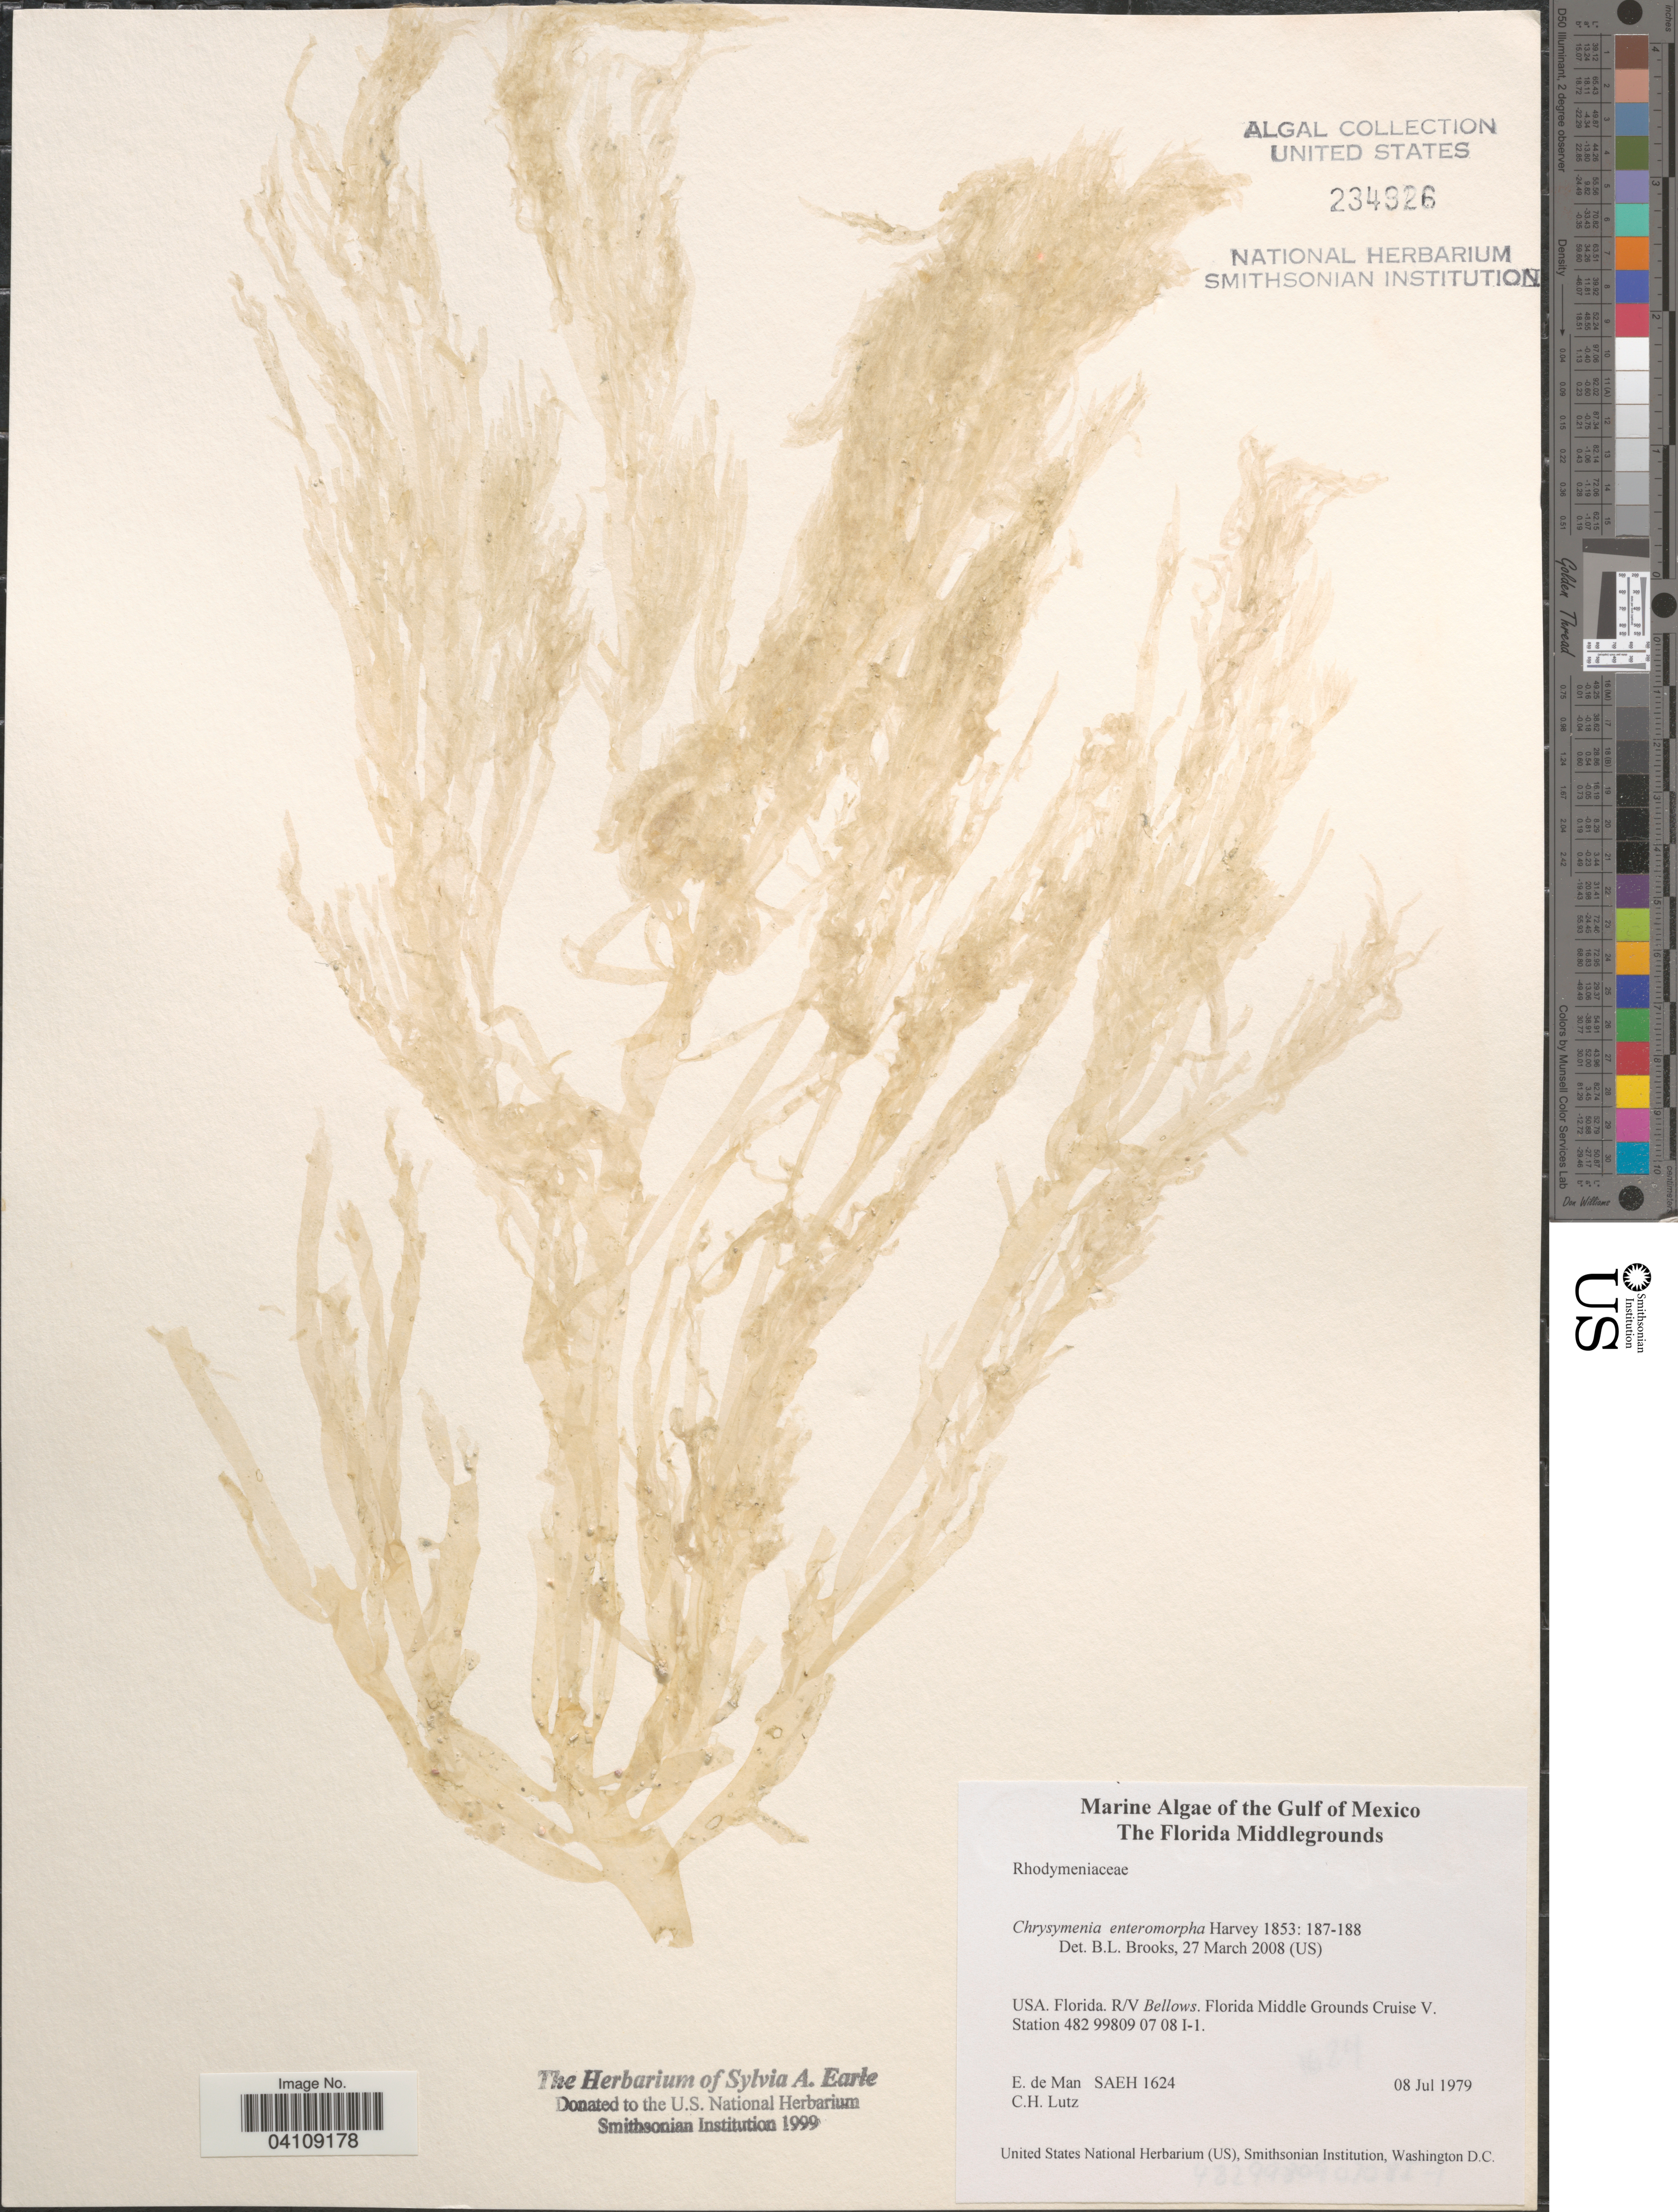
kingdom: Plantae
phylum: Rhodophyta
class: Florideophyceae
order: Rhodymeniales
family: Rhodymeniaceae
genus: Botryocladia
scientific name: Botryocladia enteromorpha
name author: (Harv.) W.E. Schmidt et al. in W.E. Schmidt et al.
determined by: Algae name updating Project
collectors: E. de Man & C. Lutz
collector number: SAEH 1624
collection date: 1979-07-08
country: United States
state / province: Florida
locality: Gulf of Mexico. The Florida Middlegrounds. Florida. R/V Bellows. Florida Middle Grounds V. Station 482 99809 07 08 I-1.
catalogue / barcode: US 234926